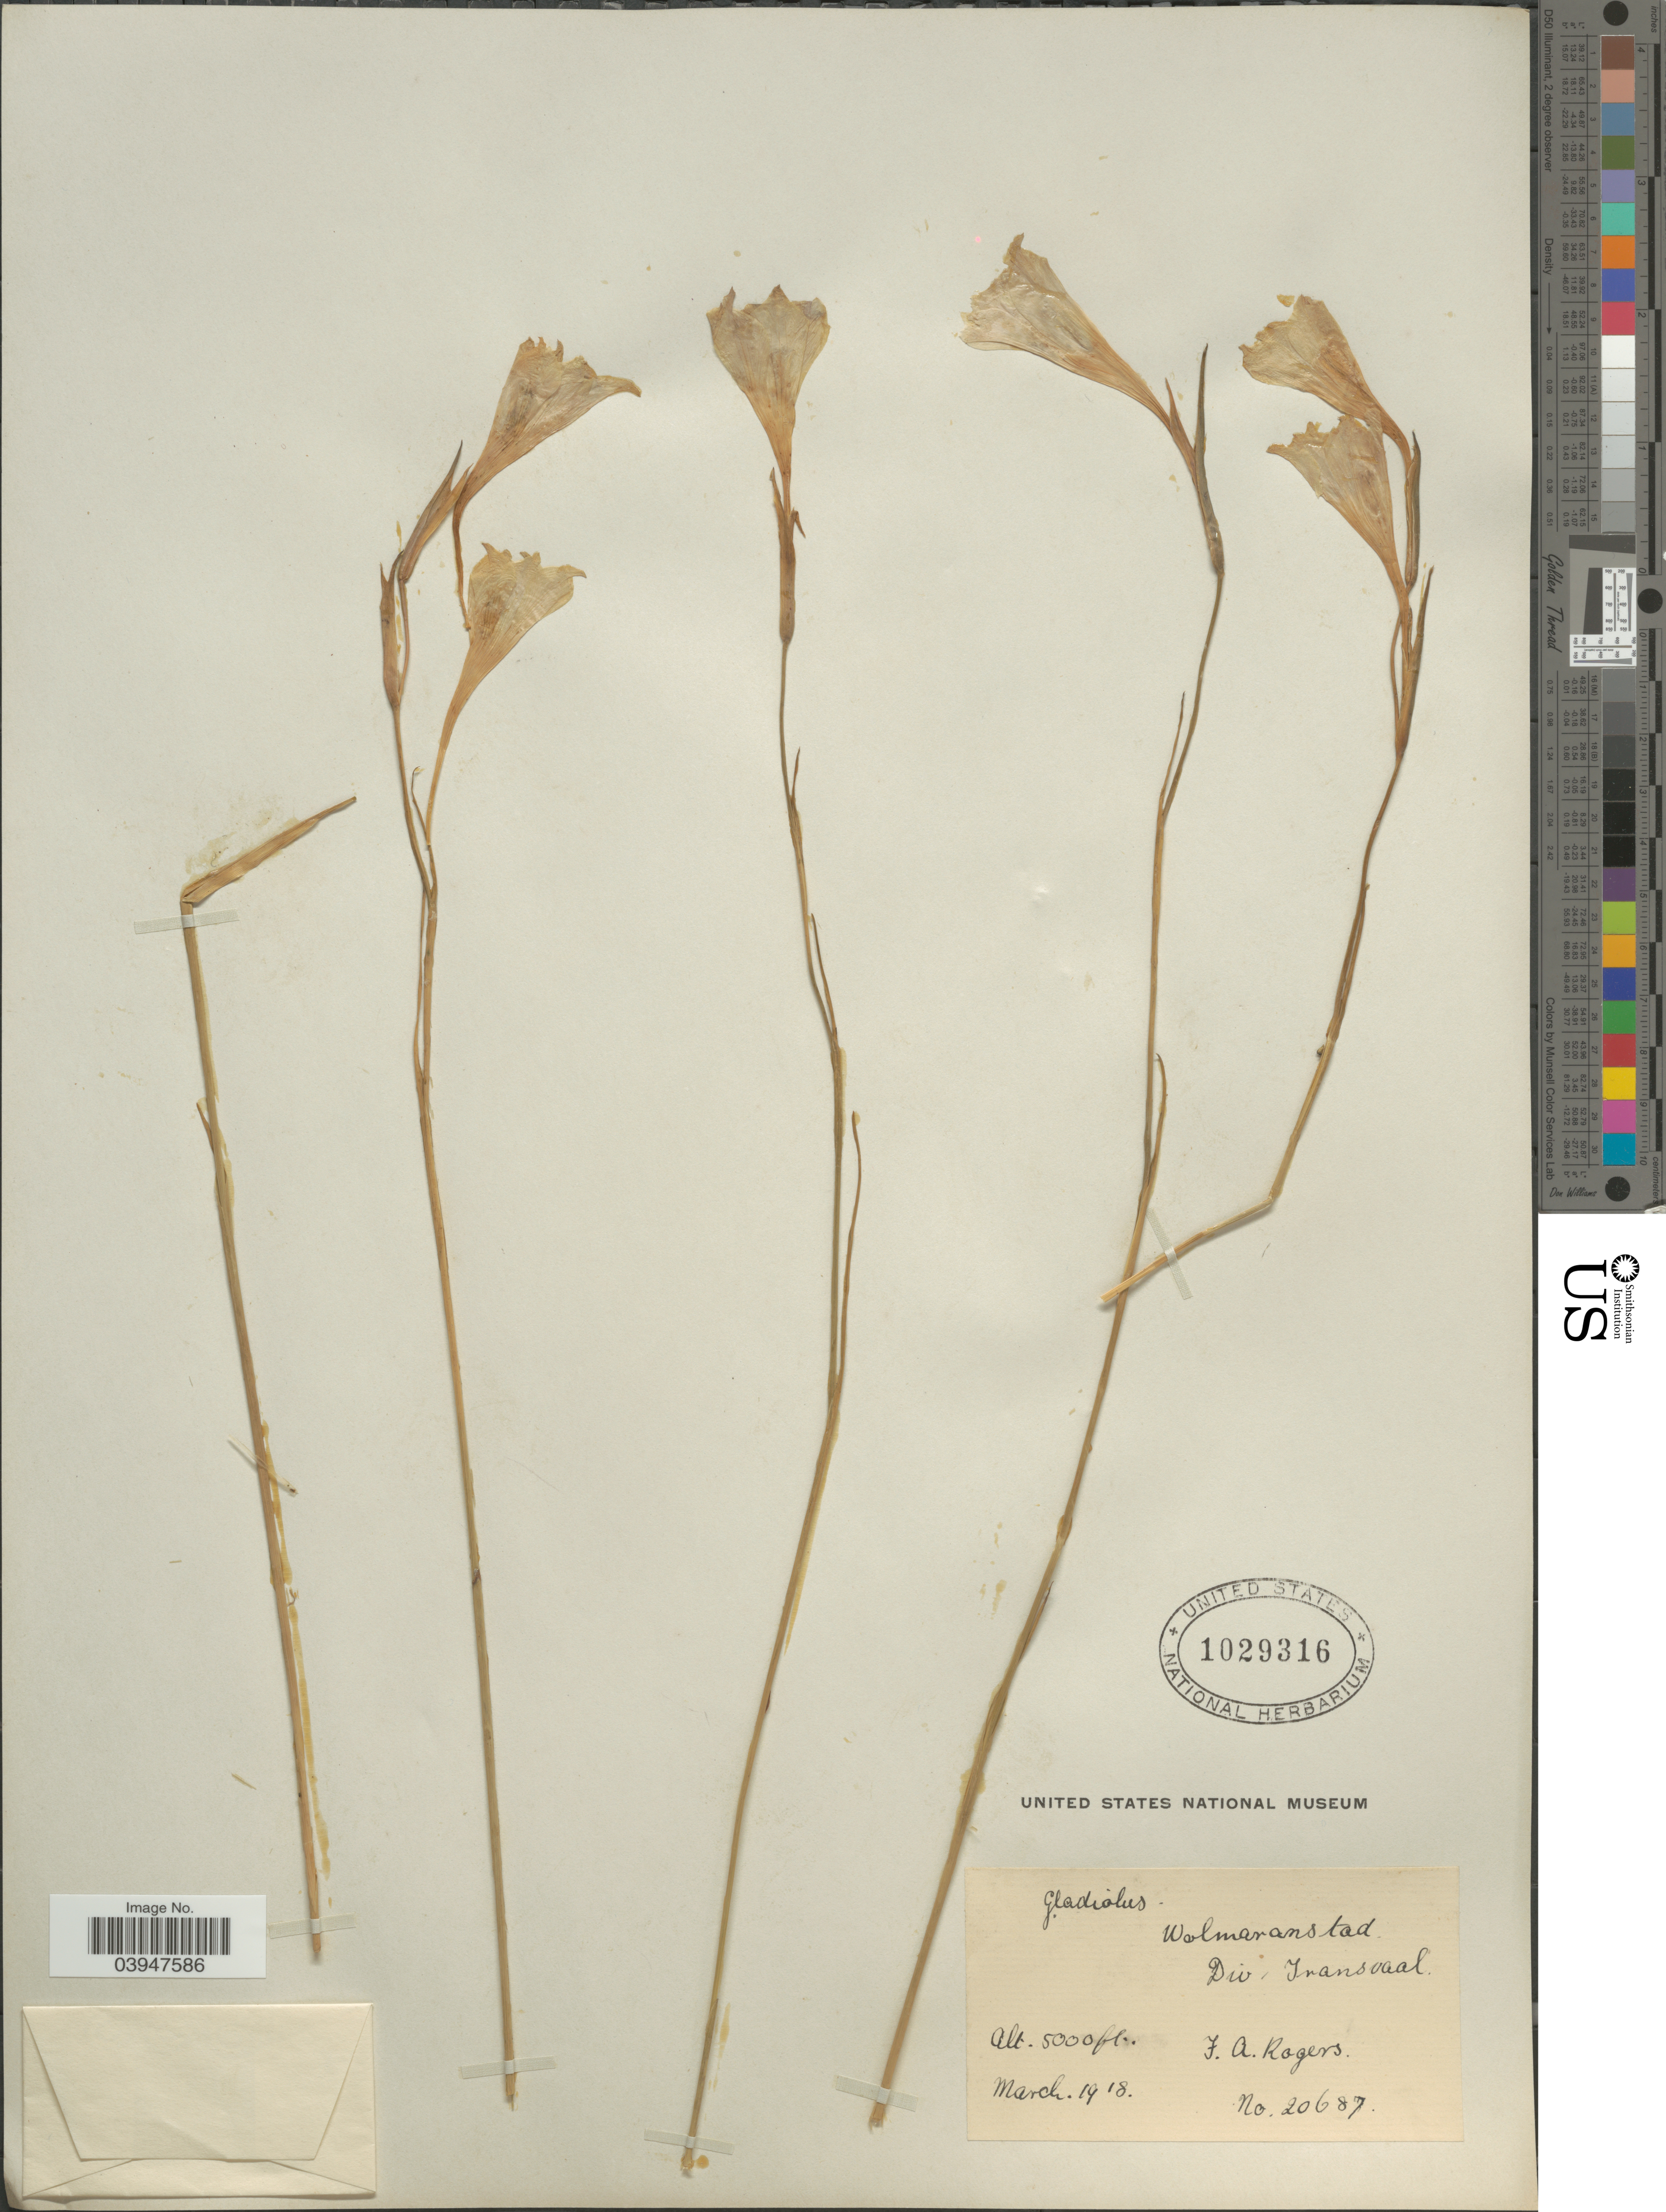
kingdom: Plantae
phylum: Tracheophyta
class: Liliopsida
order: Asparagales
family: Iridaceae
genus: Gladiolus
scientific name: Gladiolus sp.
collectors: F. A. Rogers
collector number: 20687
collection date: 1918-03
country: South Africa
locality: Wolmaranstad. Div. Transvaal.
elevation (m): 1524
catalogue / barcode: US 1029316